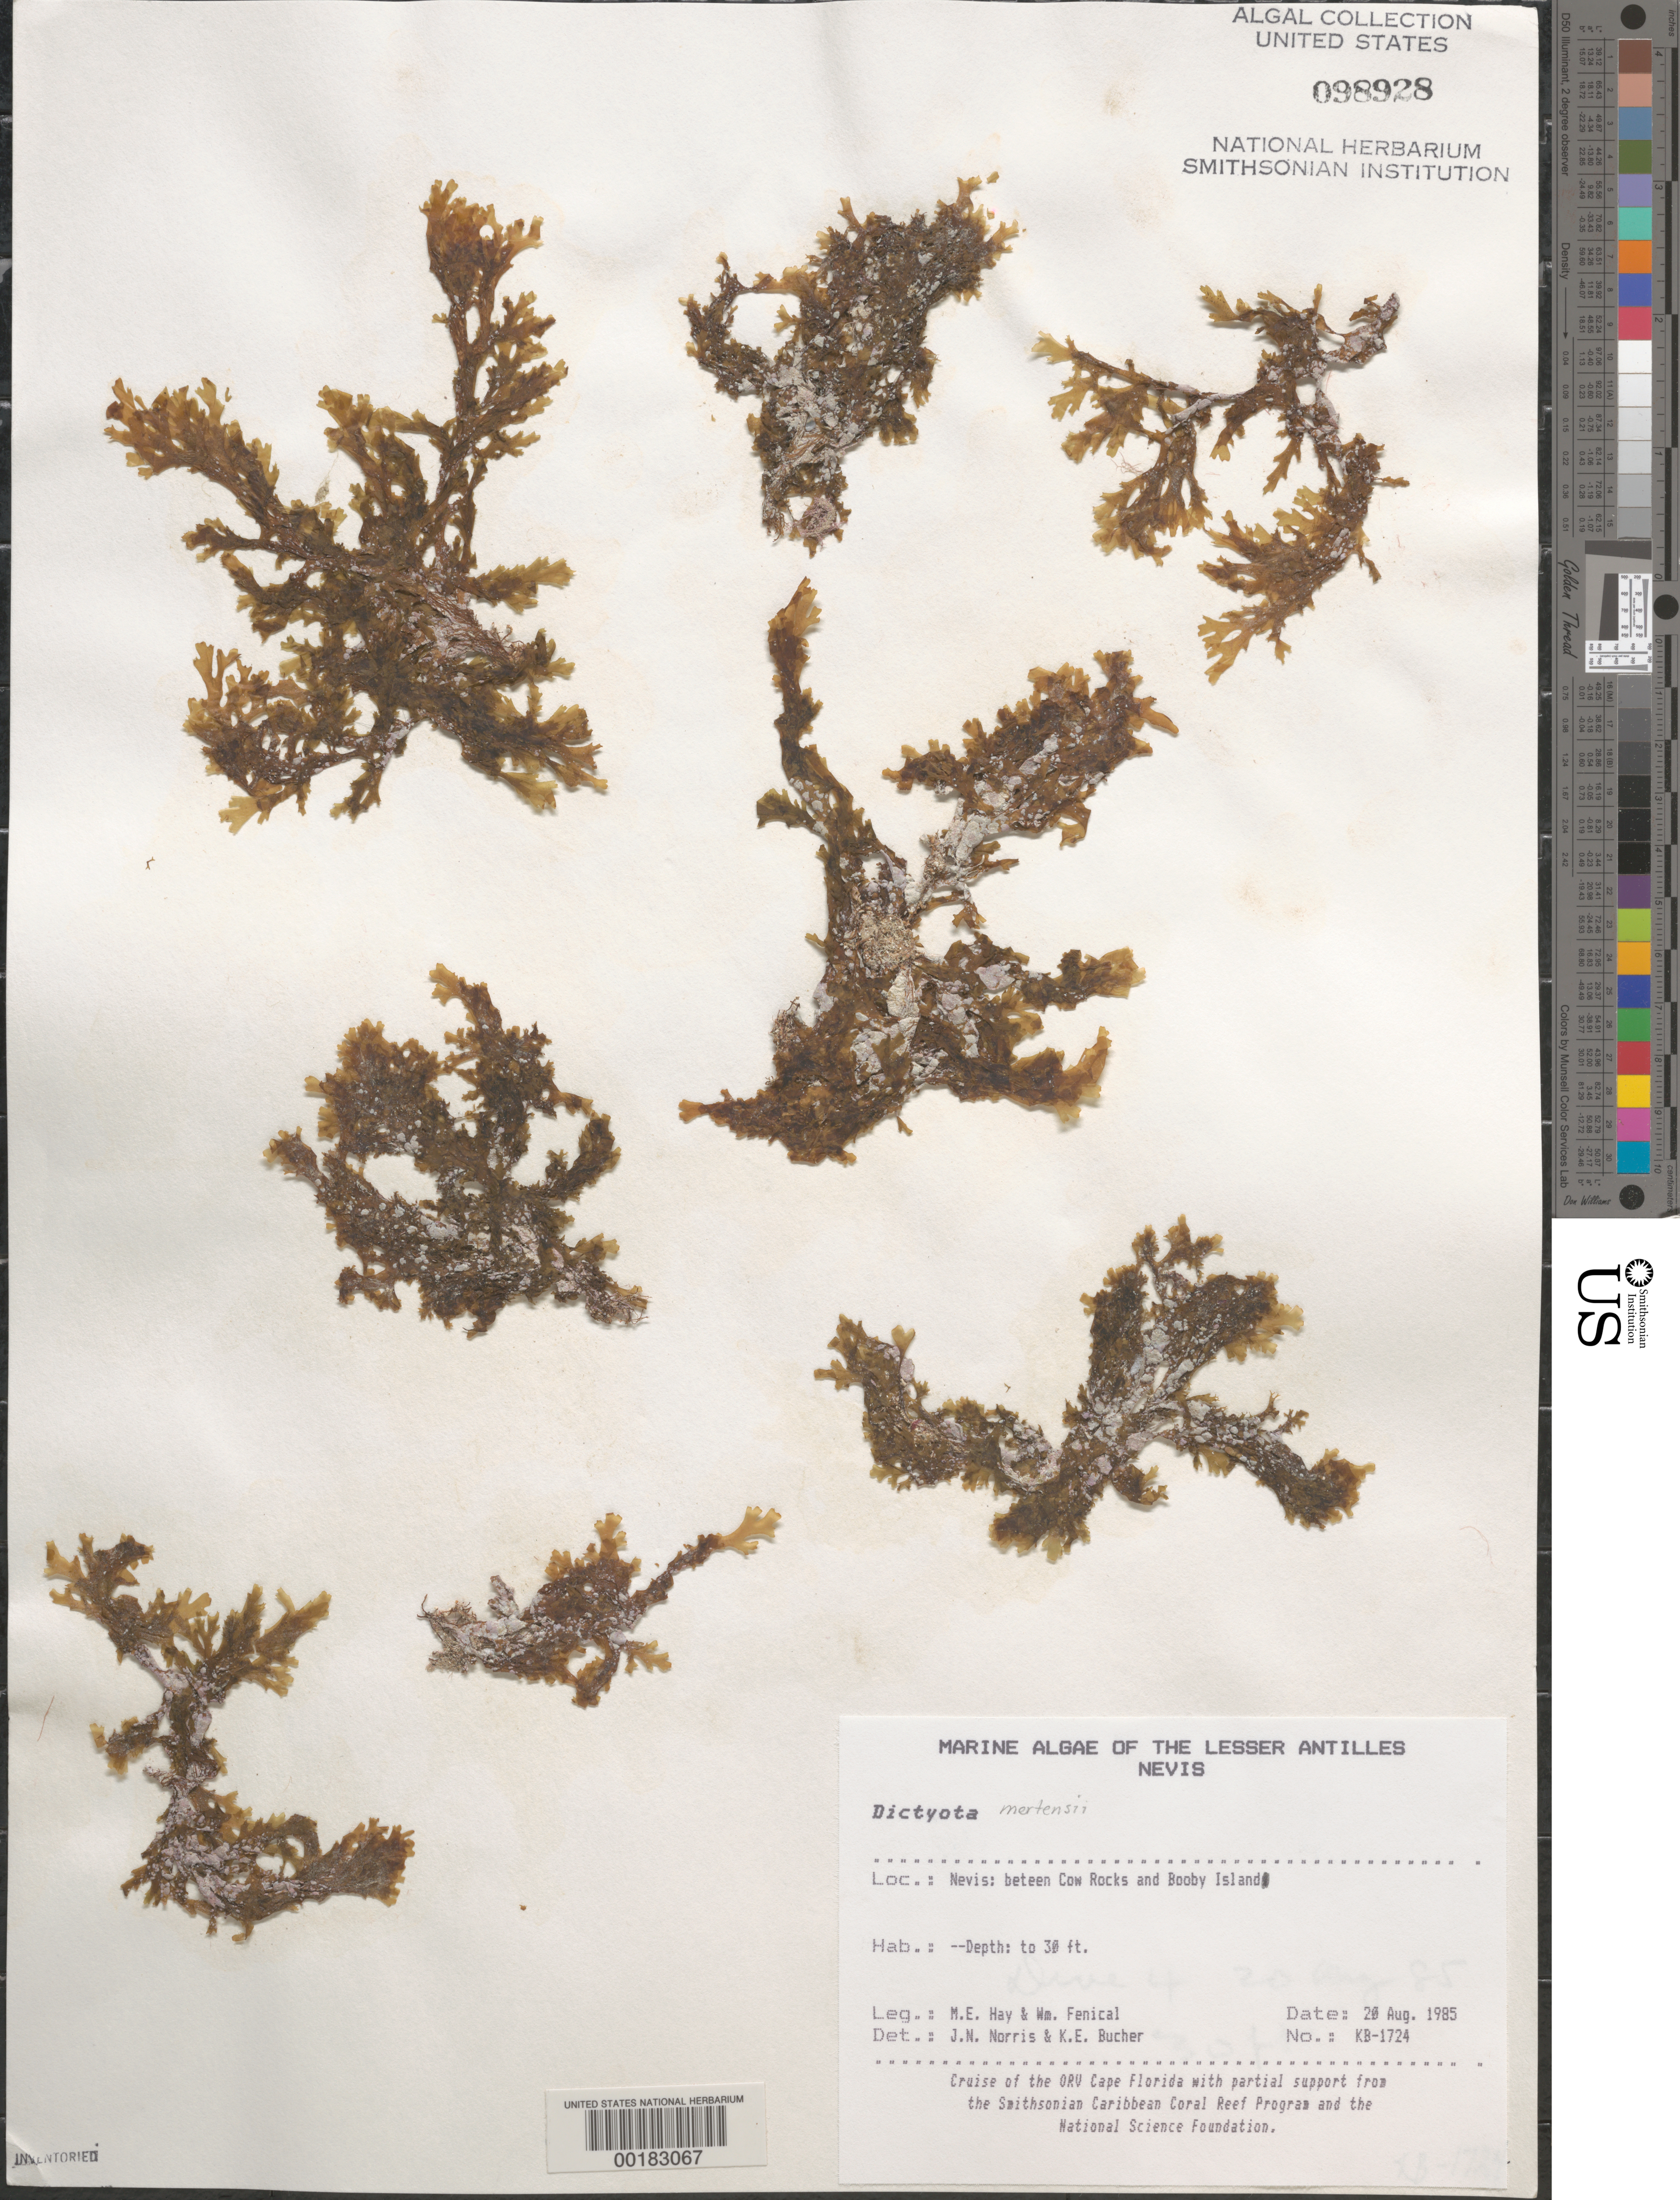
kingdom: Chromista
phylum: Ochrophyta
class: Phaeophyceae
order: Dictyotales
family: Dictyotaceae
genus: Dictyota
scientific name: Dictyota mertensii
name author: (C. Mart.) Kütz.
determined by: Norris, J. N.; Bucher, K. E.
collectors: M. E. Hay & W. Fenical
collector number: KB-1724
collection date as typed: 20 Aug 1985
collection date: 1985-08-20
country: St. Christopher-Nevis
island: Nevis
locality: Between Cow Rocks and Booby Island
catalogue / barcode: US 98928